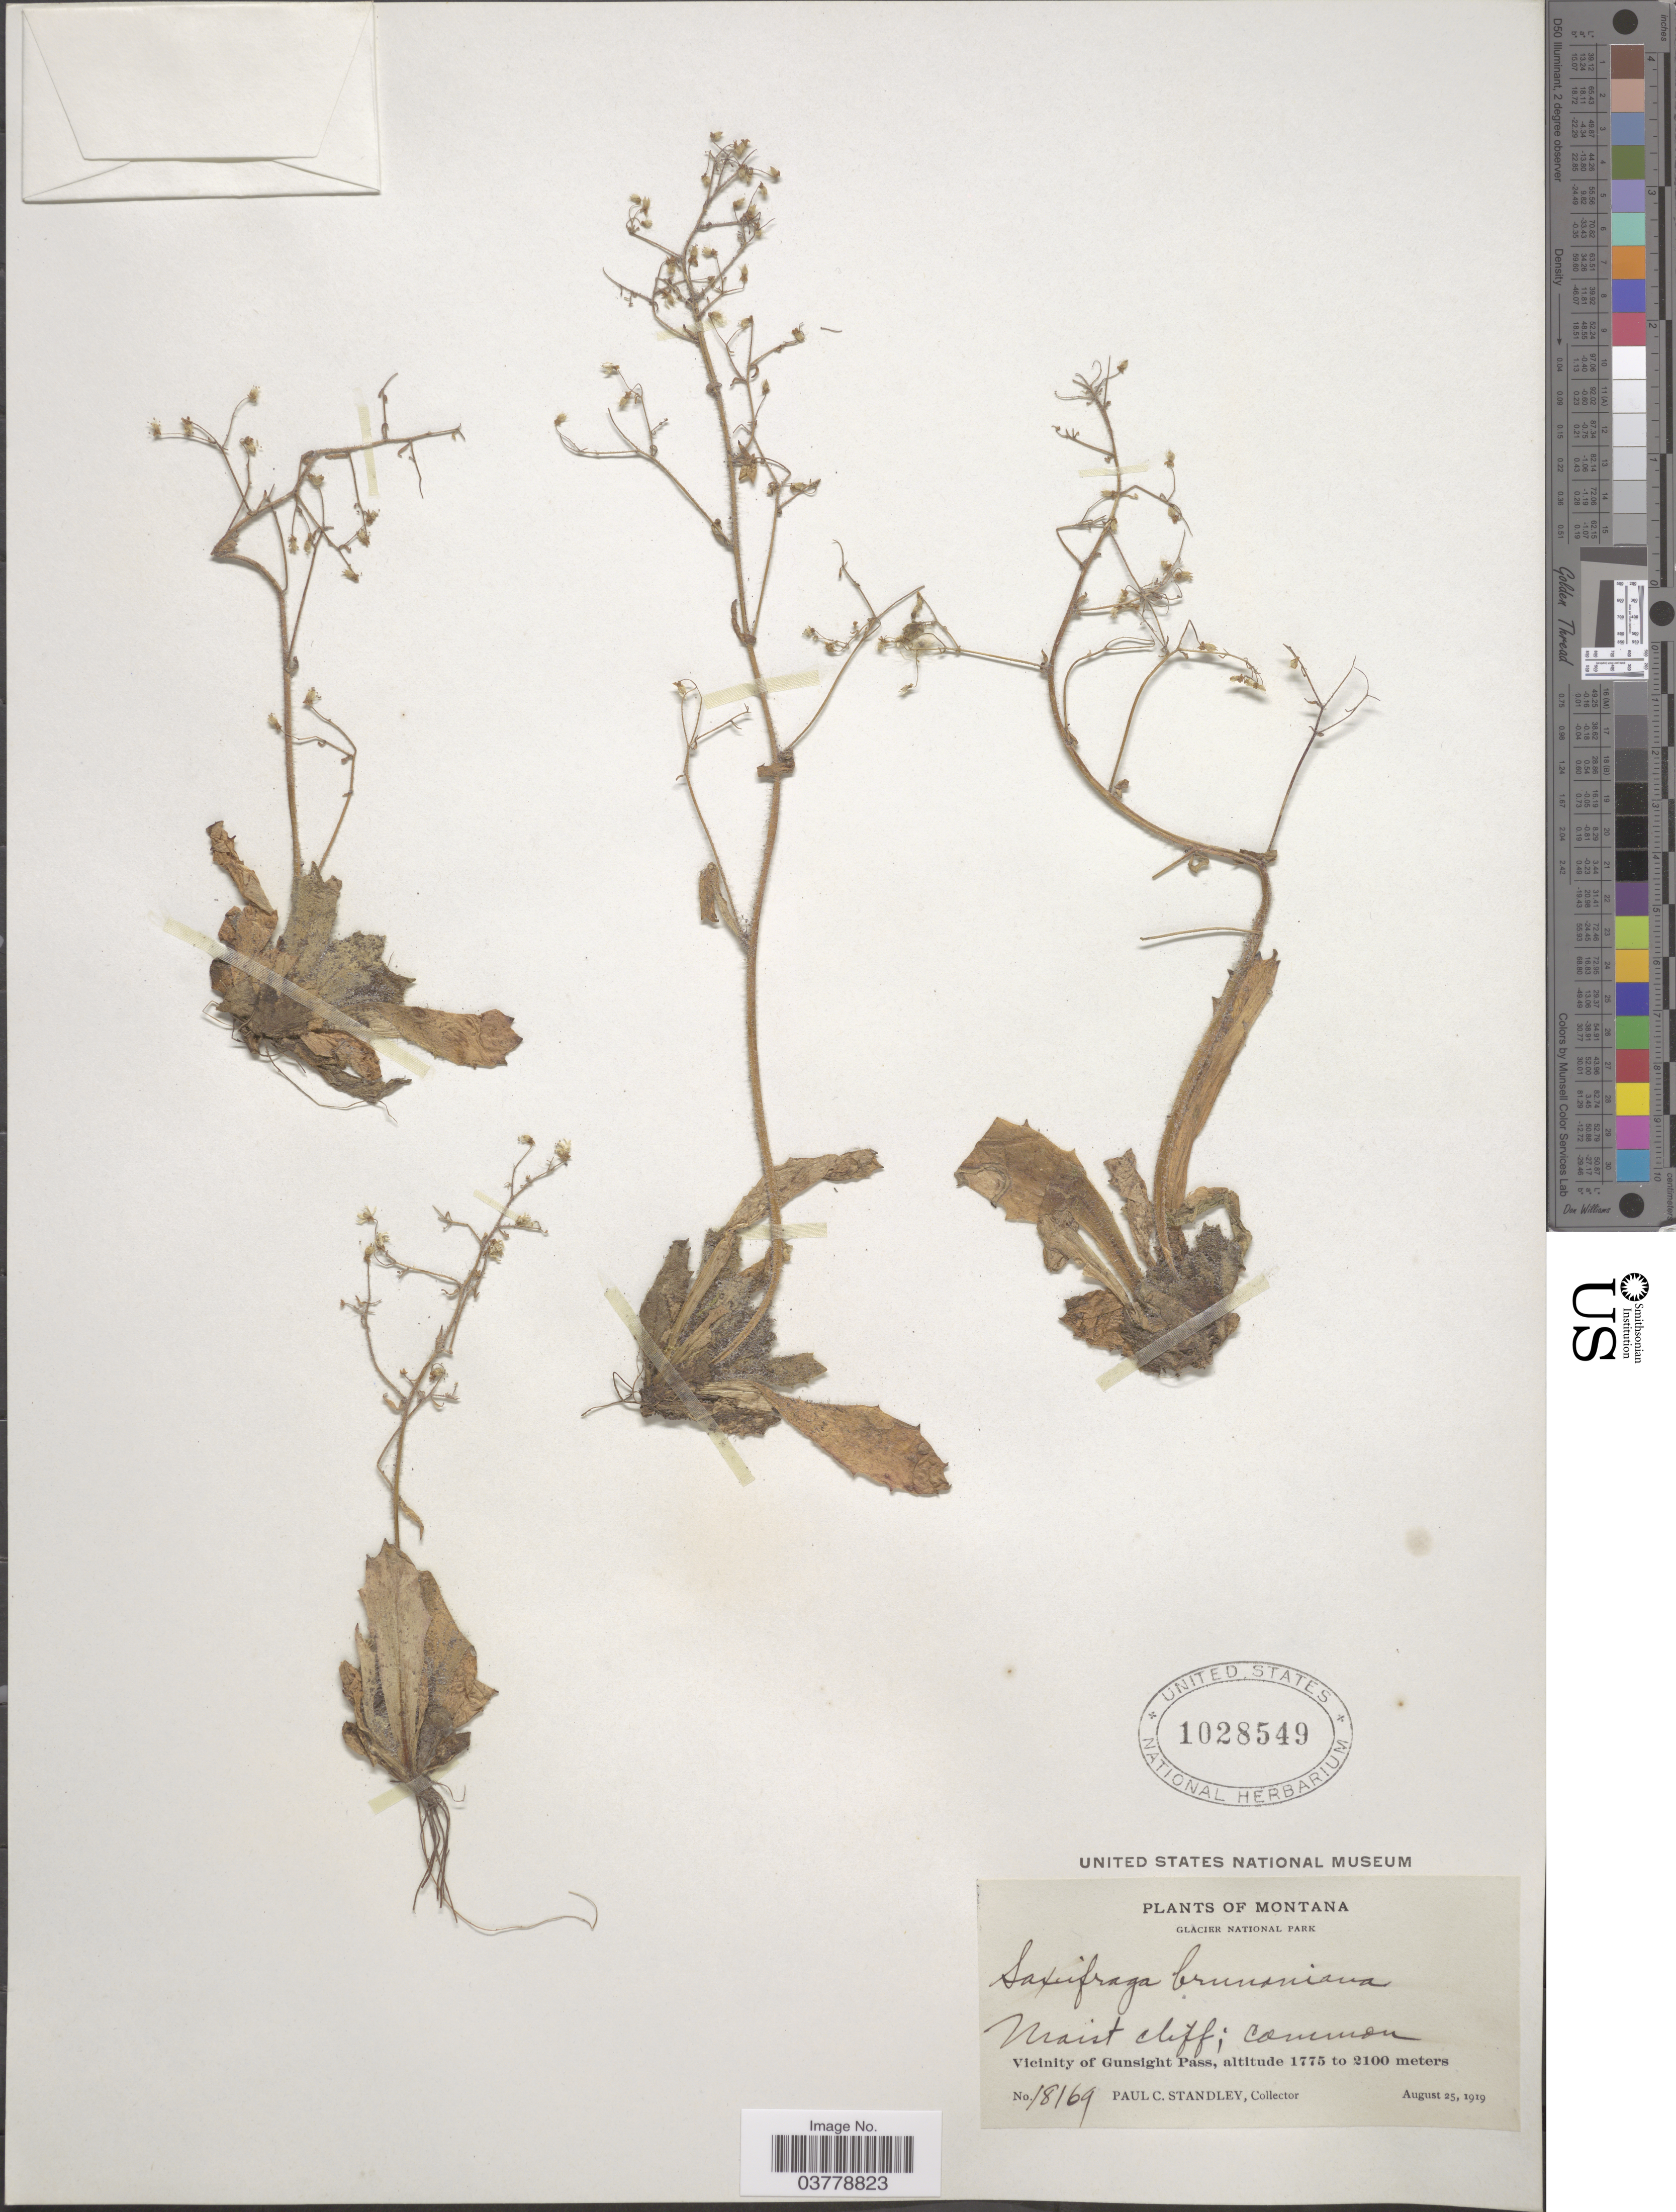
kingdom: Plantae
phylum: Tracheophyta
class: Magnoliopsida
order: Saxifragales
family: Saxifragaceae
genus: Micranthes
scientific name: Micranthes ferruginea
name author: (Graham) Brouillet & Gornall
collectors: P. C. Standley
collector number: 18169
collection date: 1919-08-25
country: United States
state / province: Montana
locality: Glacier National Park. Vicinity of Gunsight Pass.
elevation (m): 1775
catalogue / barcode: US 1028549